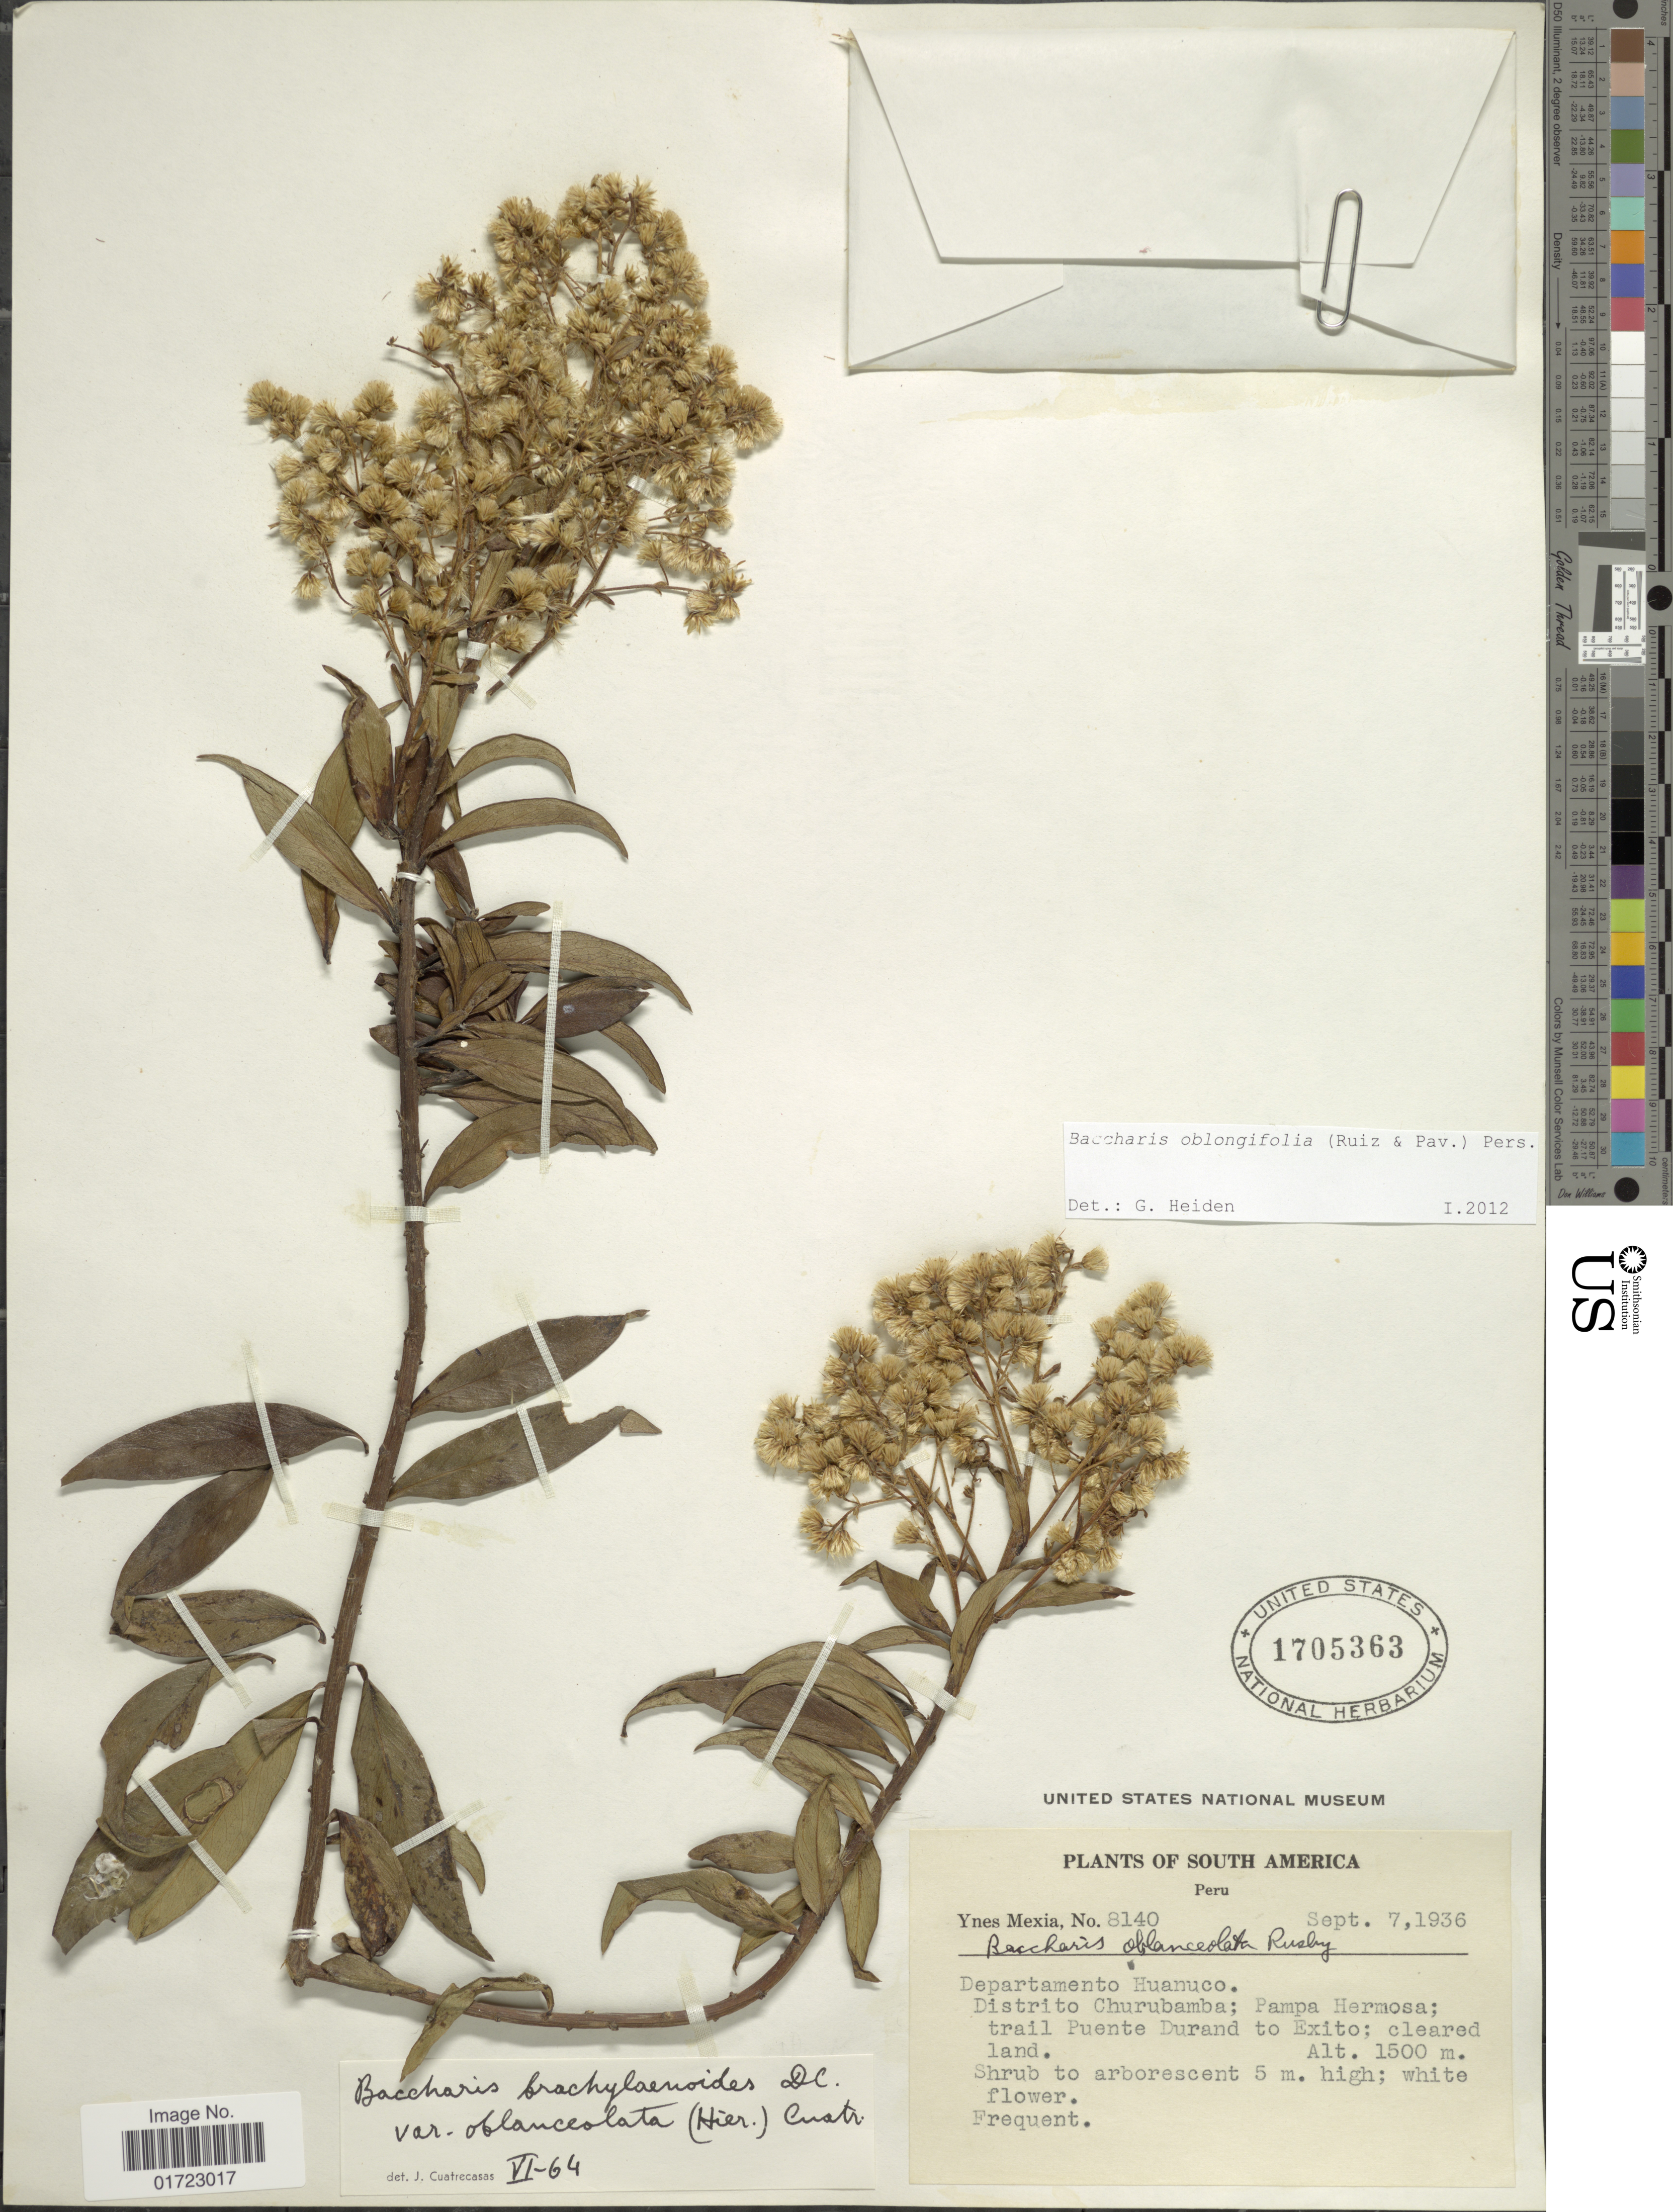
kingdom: Plantae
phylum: Tracheophyta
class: Magnoliopsida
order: Asterales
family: Asteraceae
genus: Baccharis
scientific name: Baccharis oblongifolia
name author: (Ruiz & Pav.) Pers.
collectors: Y. Mexia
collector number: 8140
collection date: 1936-09-07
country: Peru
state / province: Huánuco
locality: Distrito Churubamba; Pampa Hermosa; trail Puente Durand to Exito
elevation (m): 1500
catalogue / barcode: US 1705363